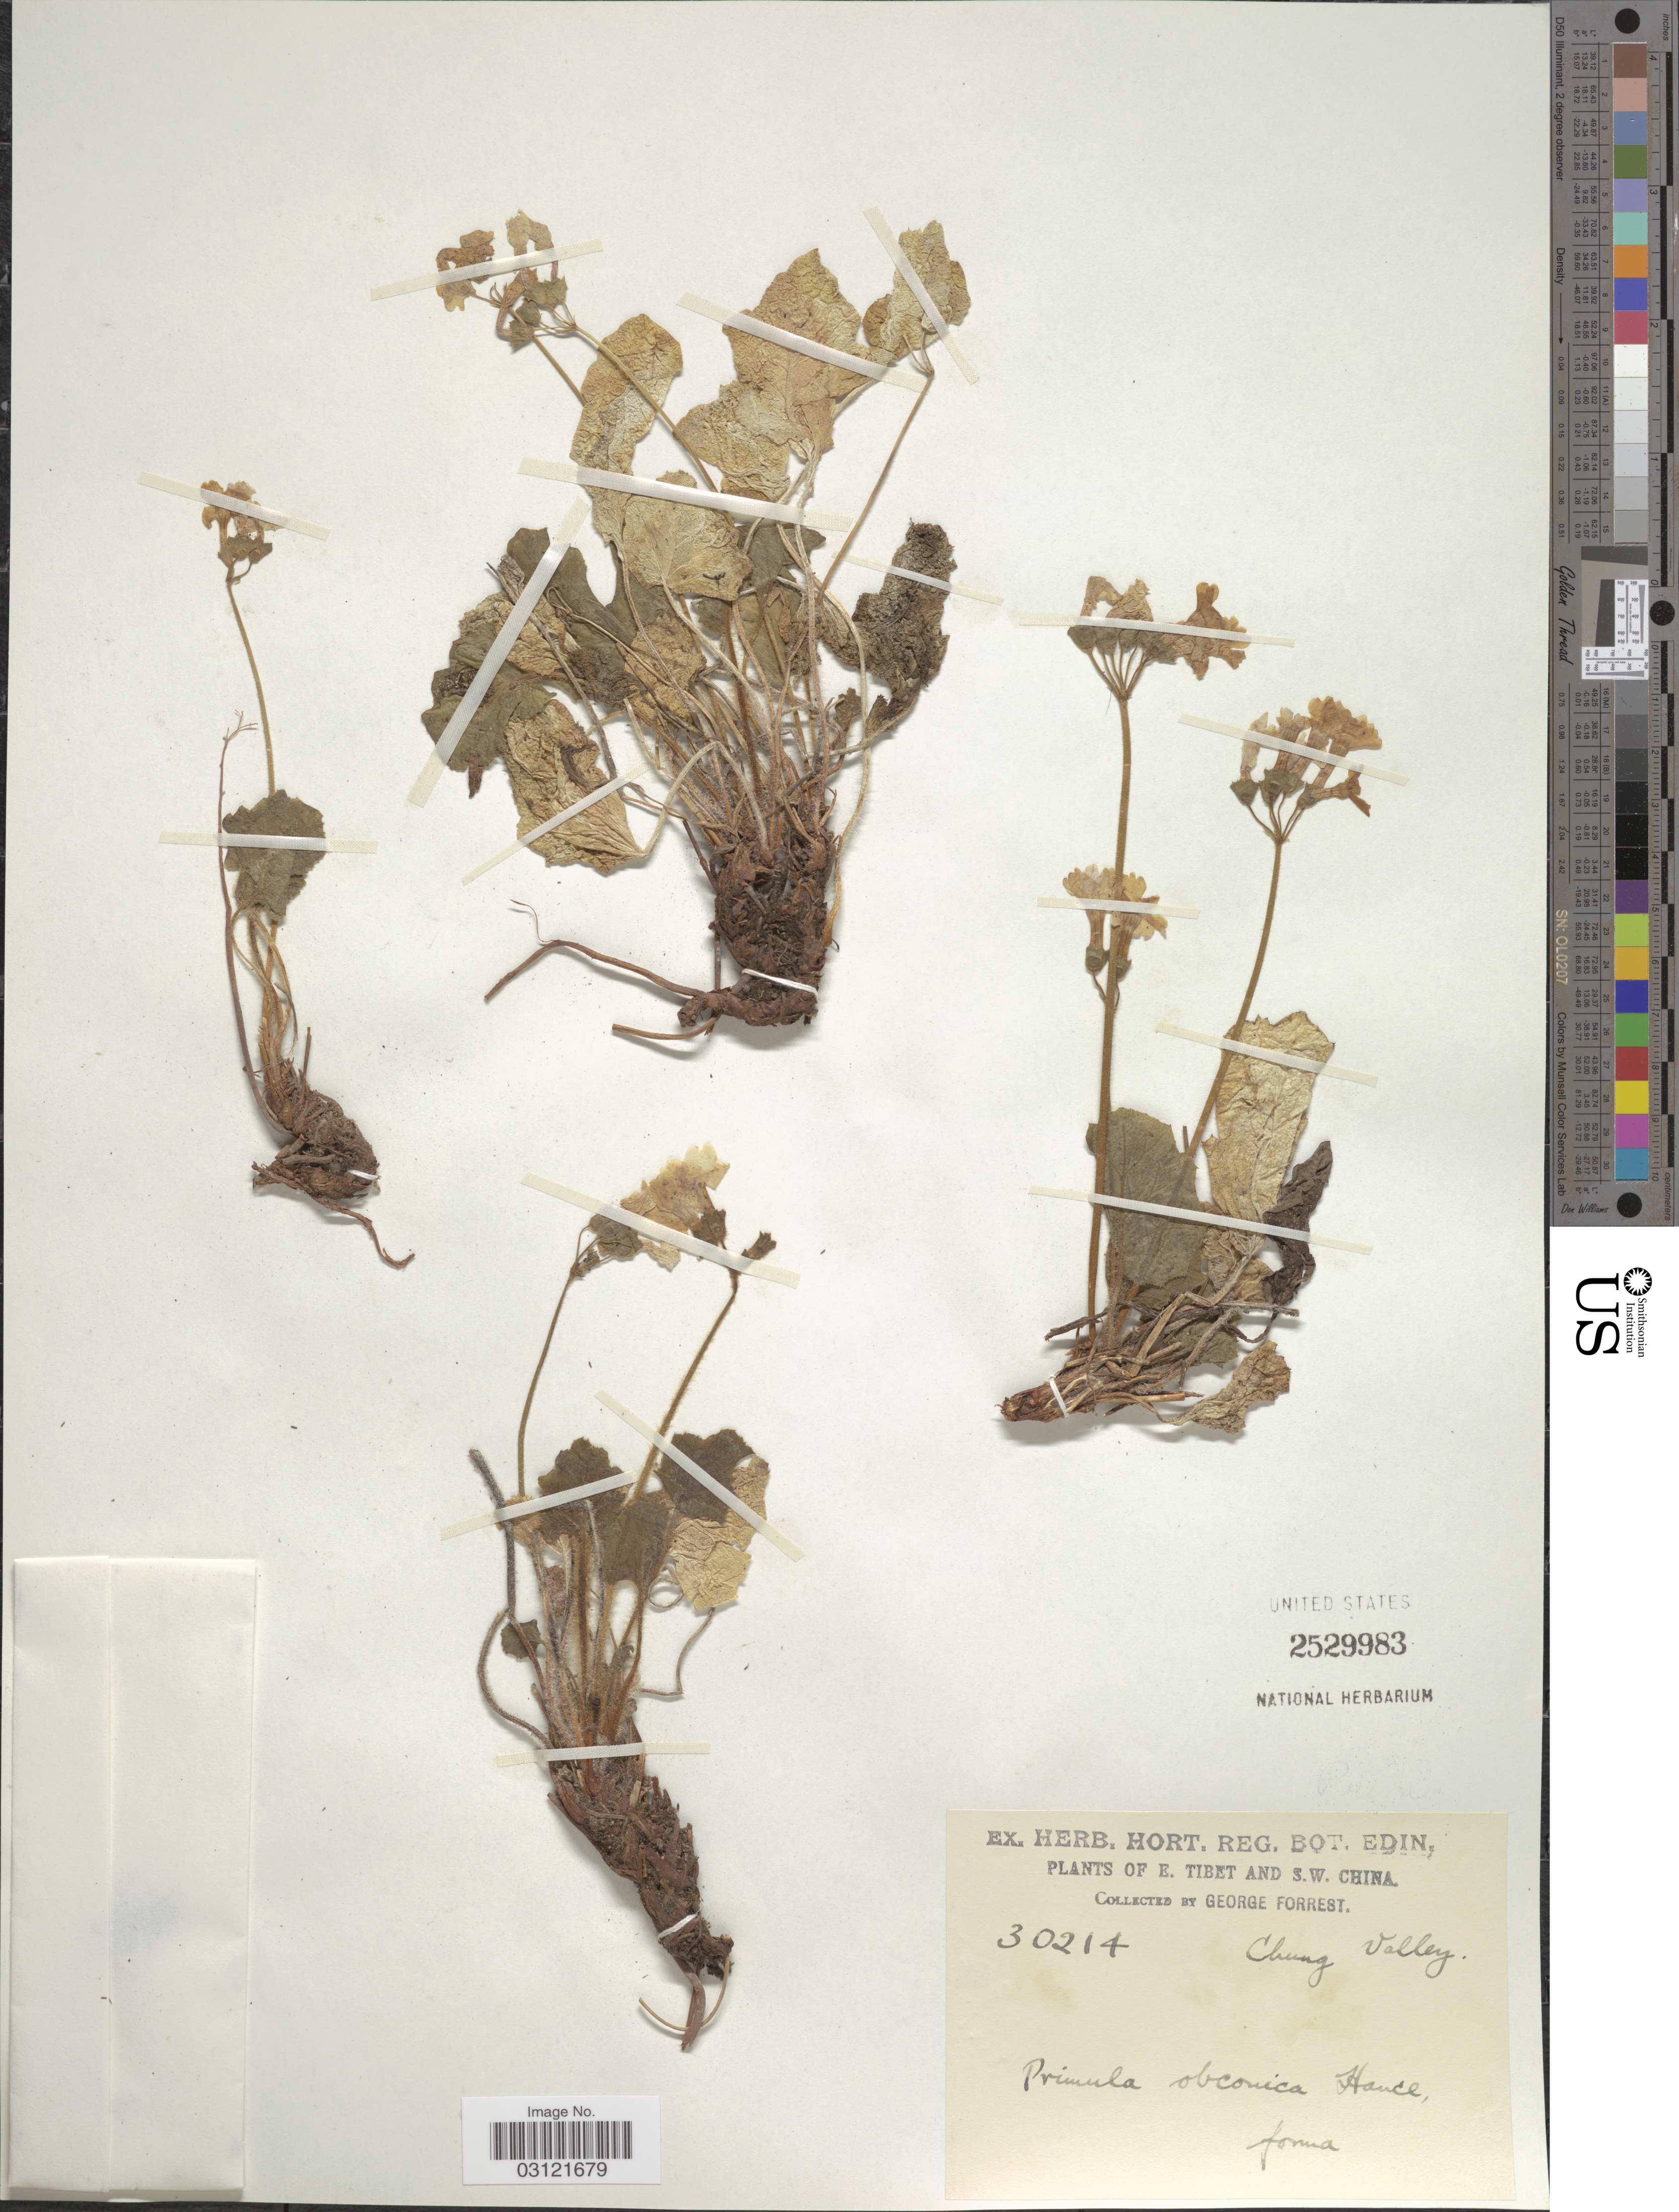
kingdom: Plantae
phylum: Tracheophyta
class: Magnoliopsida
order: Ericales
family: Primulaceae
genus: Primula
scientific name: Primula obconica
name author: Hance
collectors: G. Forrest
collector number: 30214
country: China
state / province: Xizang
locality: E. Tibet and S.W. China, Chung Valley.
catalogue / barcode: US 2529983